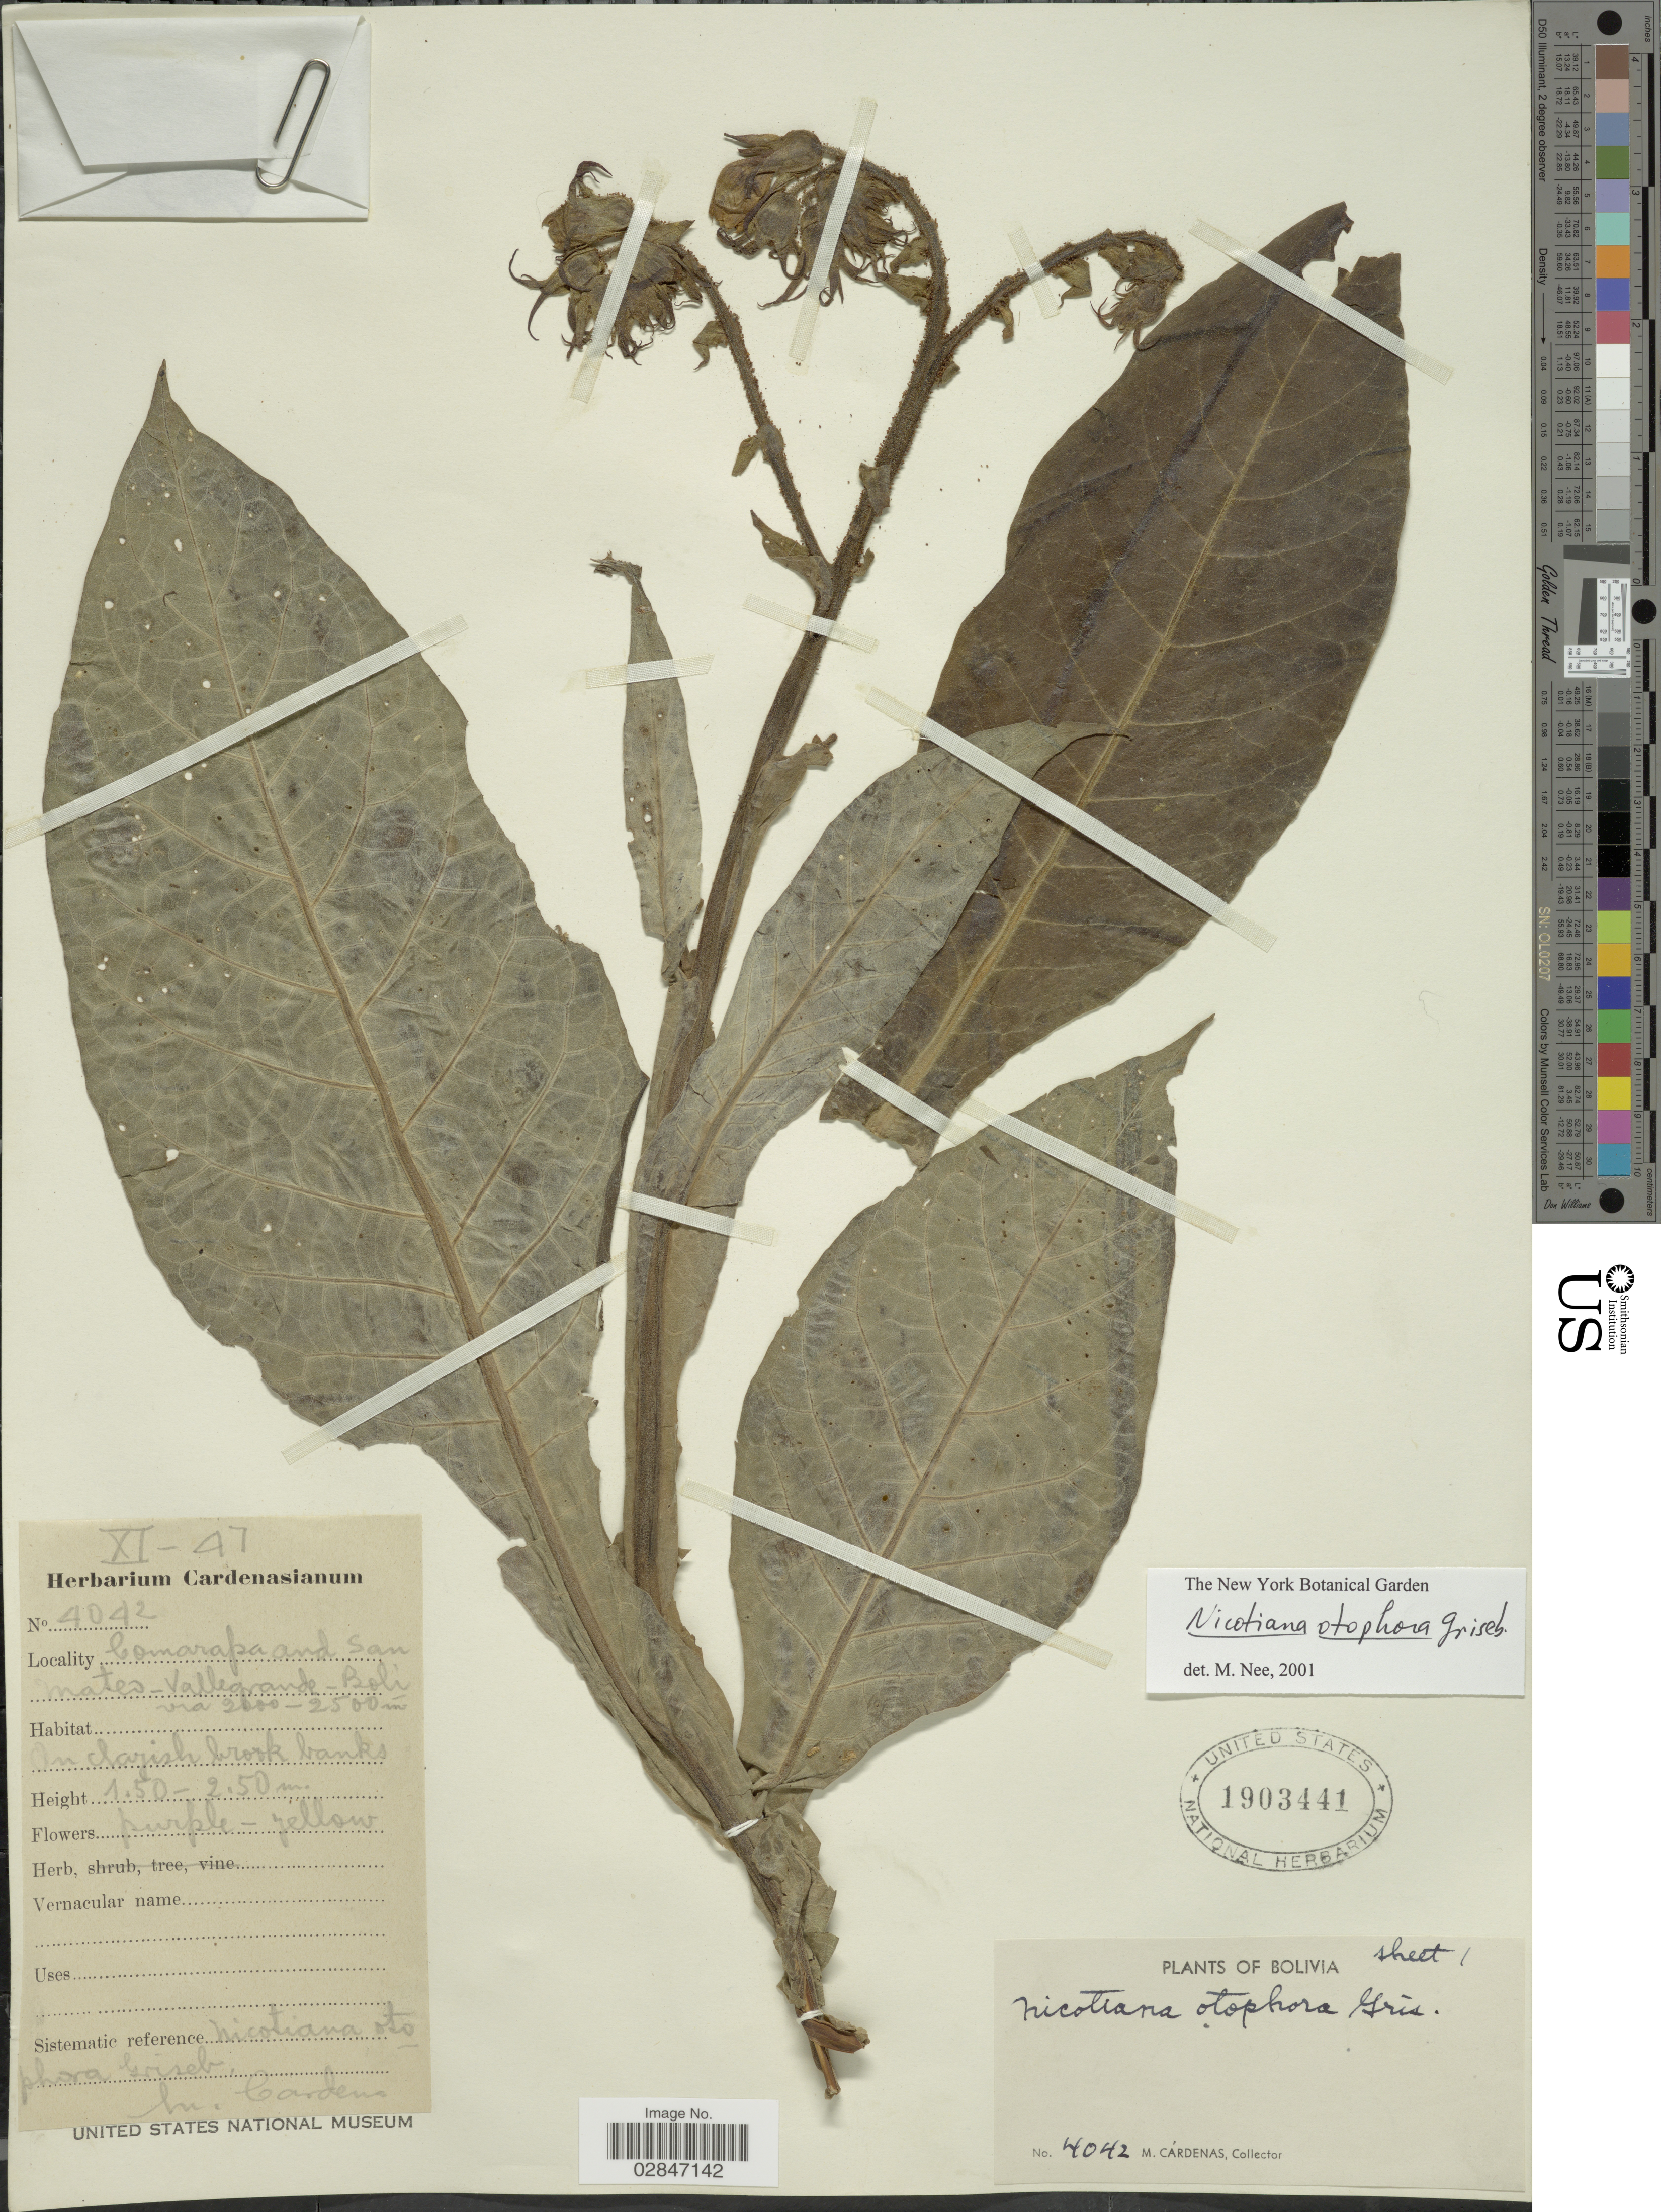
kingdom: Plantae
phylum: Tracheophyta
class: Magnoliopsida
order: Solanales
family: Solanaceae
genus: Nicotiana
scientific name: Nicotiana otophora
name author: Griseb.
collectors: M. Cárdenas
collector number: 4042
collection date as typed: Transcribed d/m/y: /11/47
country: Bolivia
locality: Comarapa and San Mateo - Vallegrande, Bolivia.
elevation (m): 2000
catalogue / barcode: US 1903441